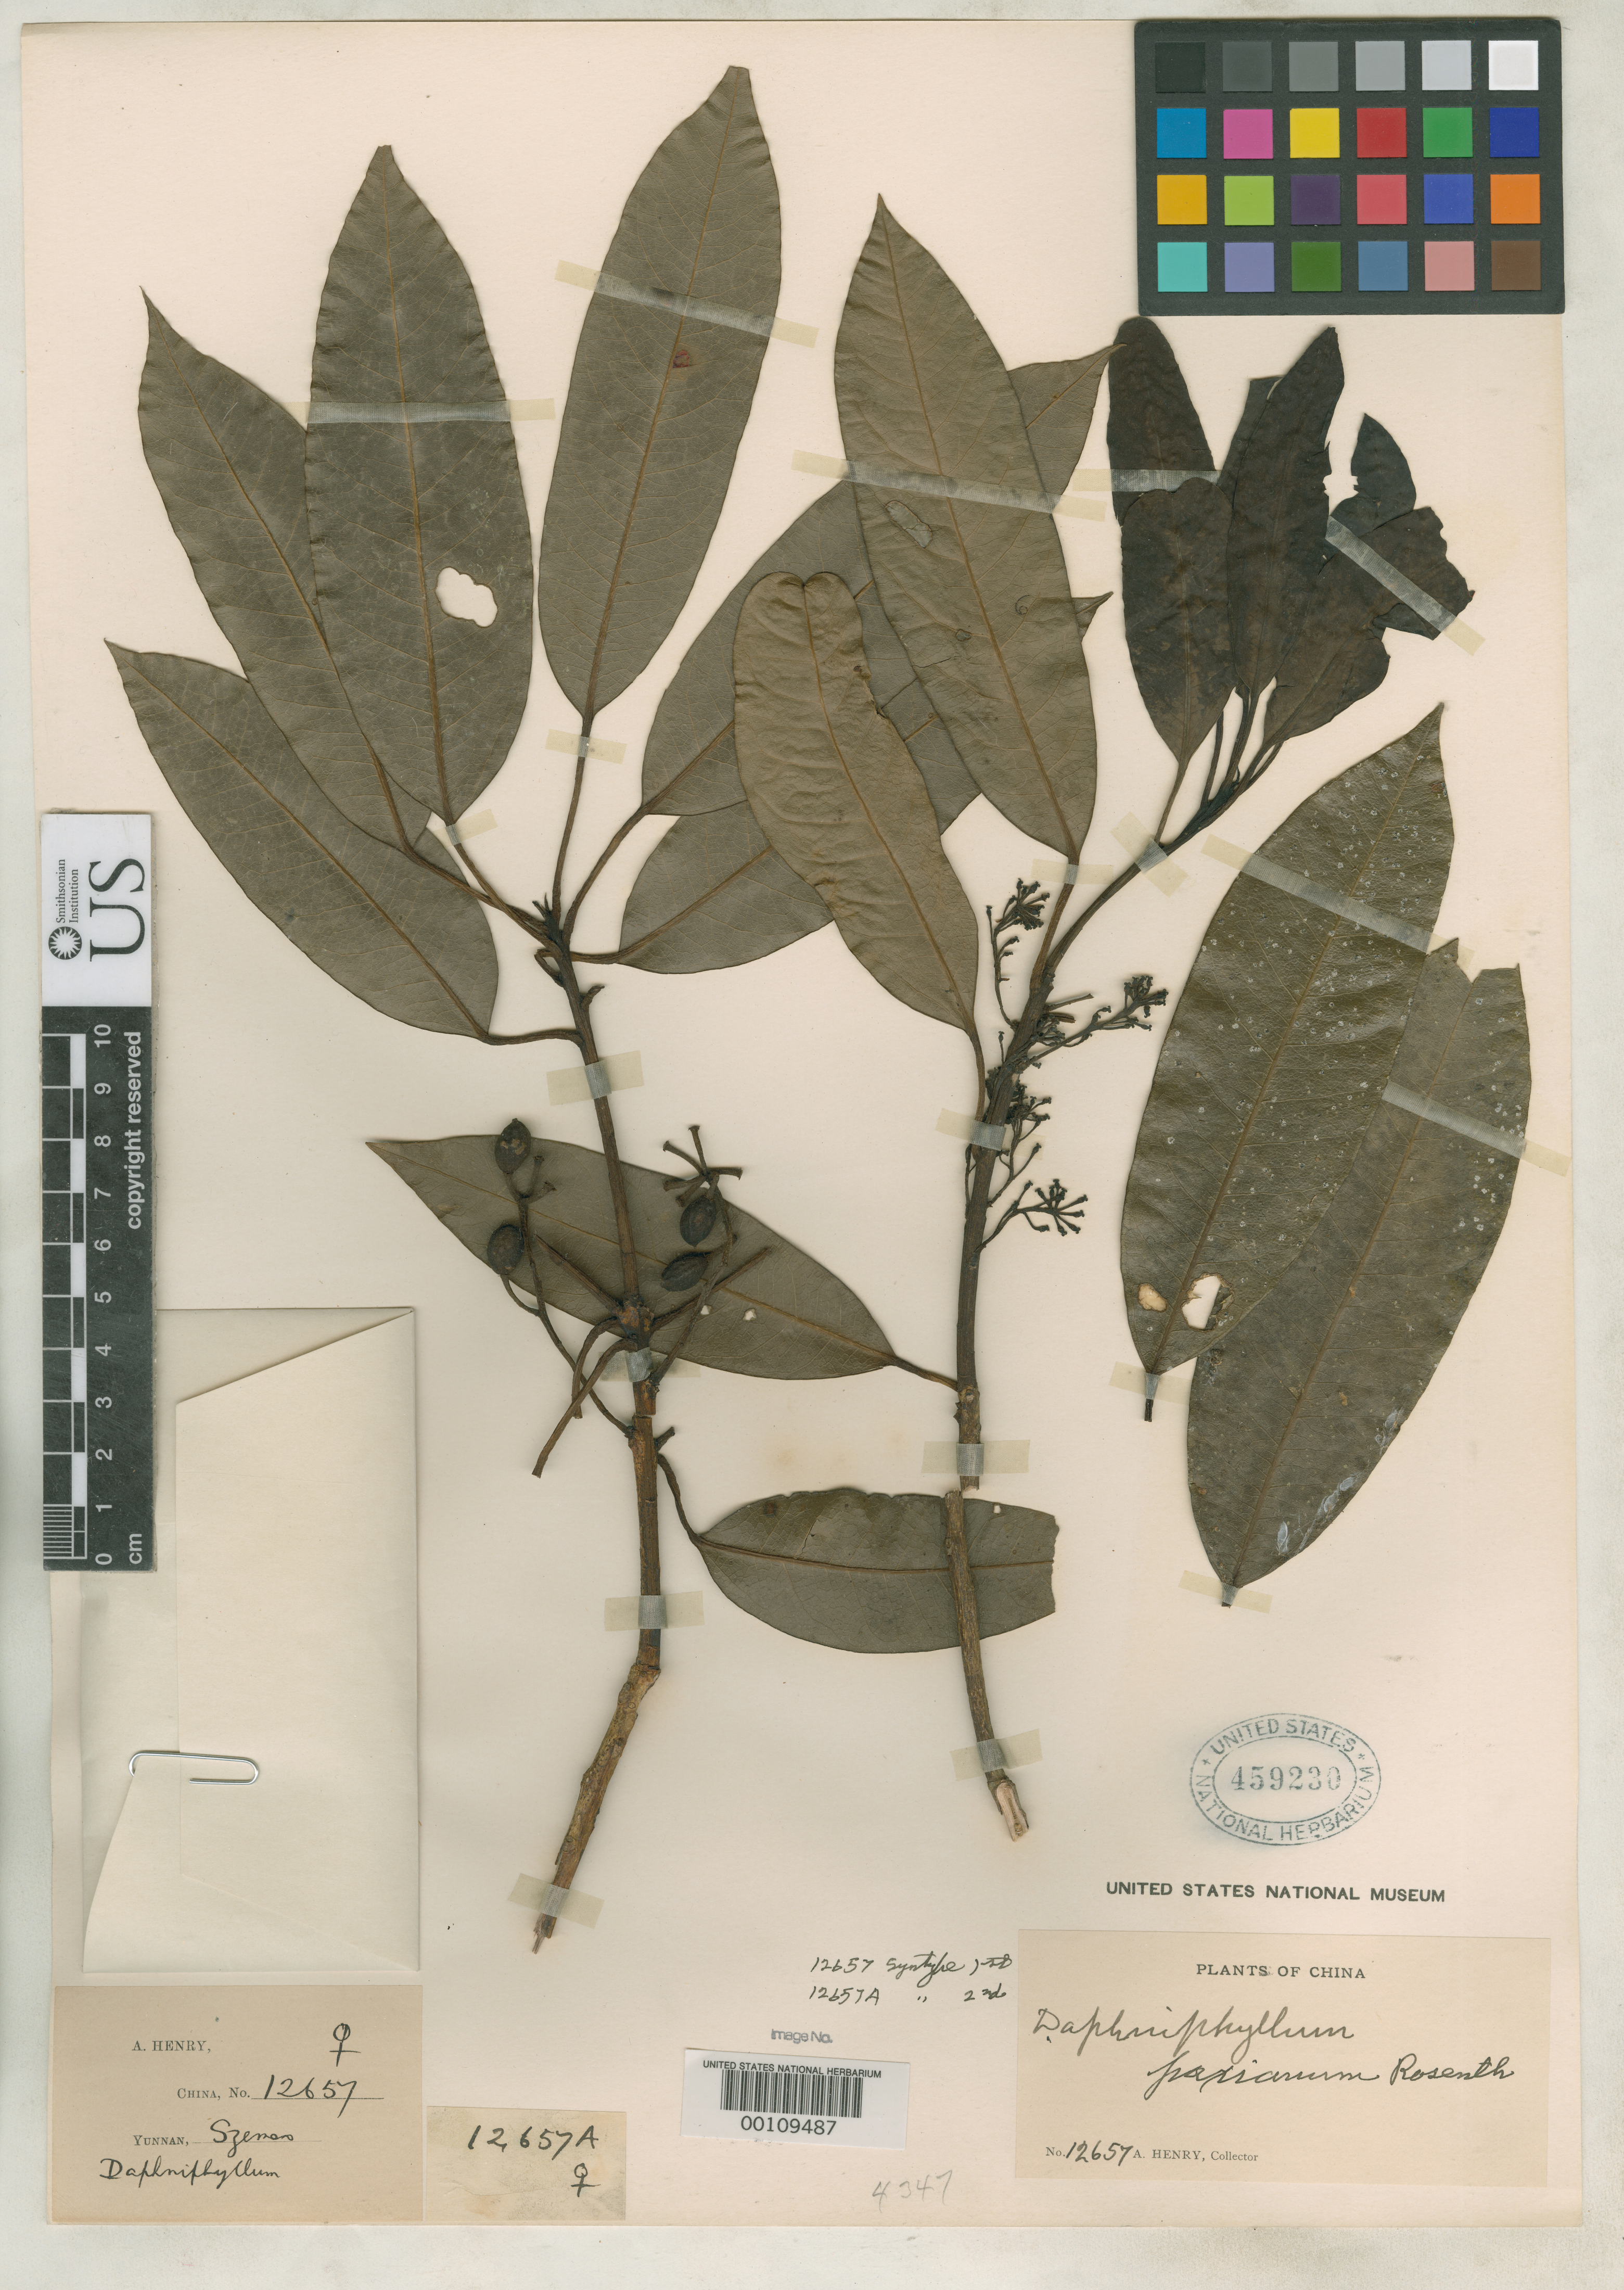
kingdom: Plantae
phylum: Tracheophyta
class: Magnoliopsida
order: Saxifragales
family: Daphniphyllaceae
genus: Daphniphyllum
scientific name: Daphniphyllum paxianum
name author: K. Rosenthal in Engl.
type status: Syntype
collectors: A. Henry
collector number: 12657 A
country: China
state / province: Yunnan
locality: Szemes.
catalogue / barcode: US 459230